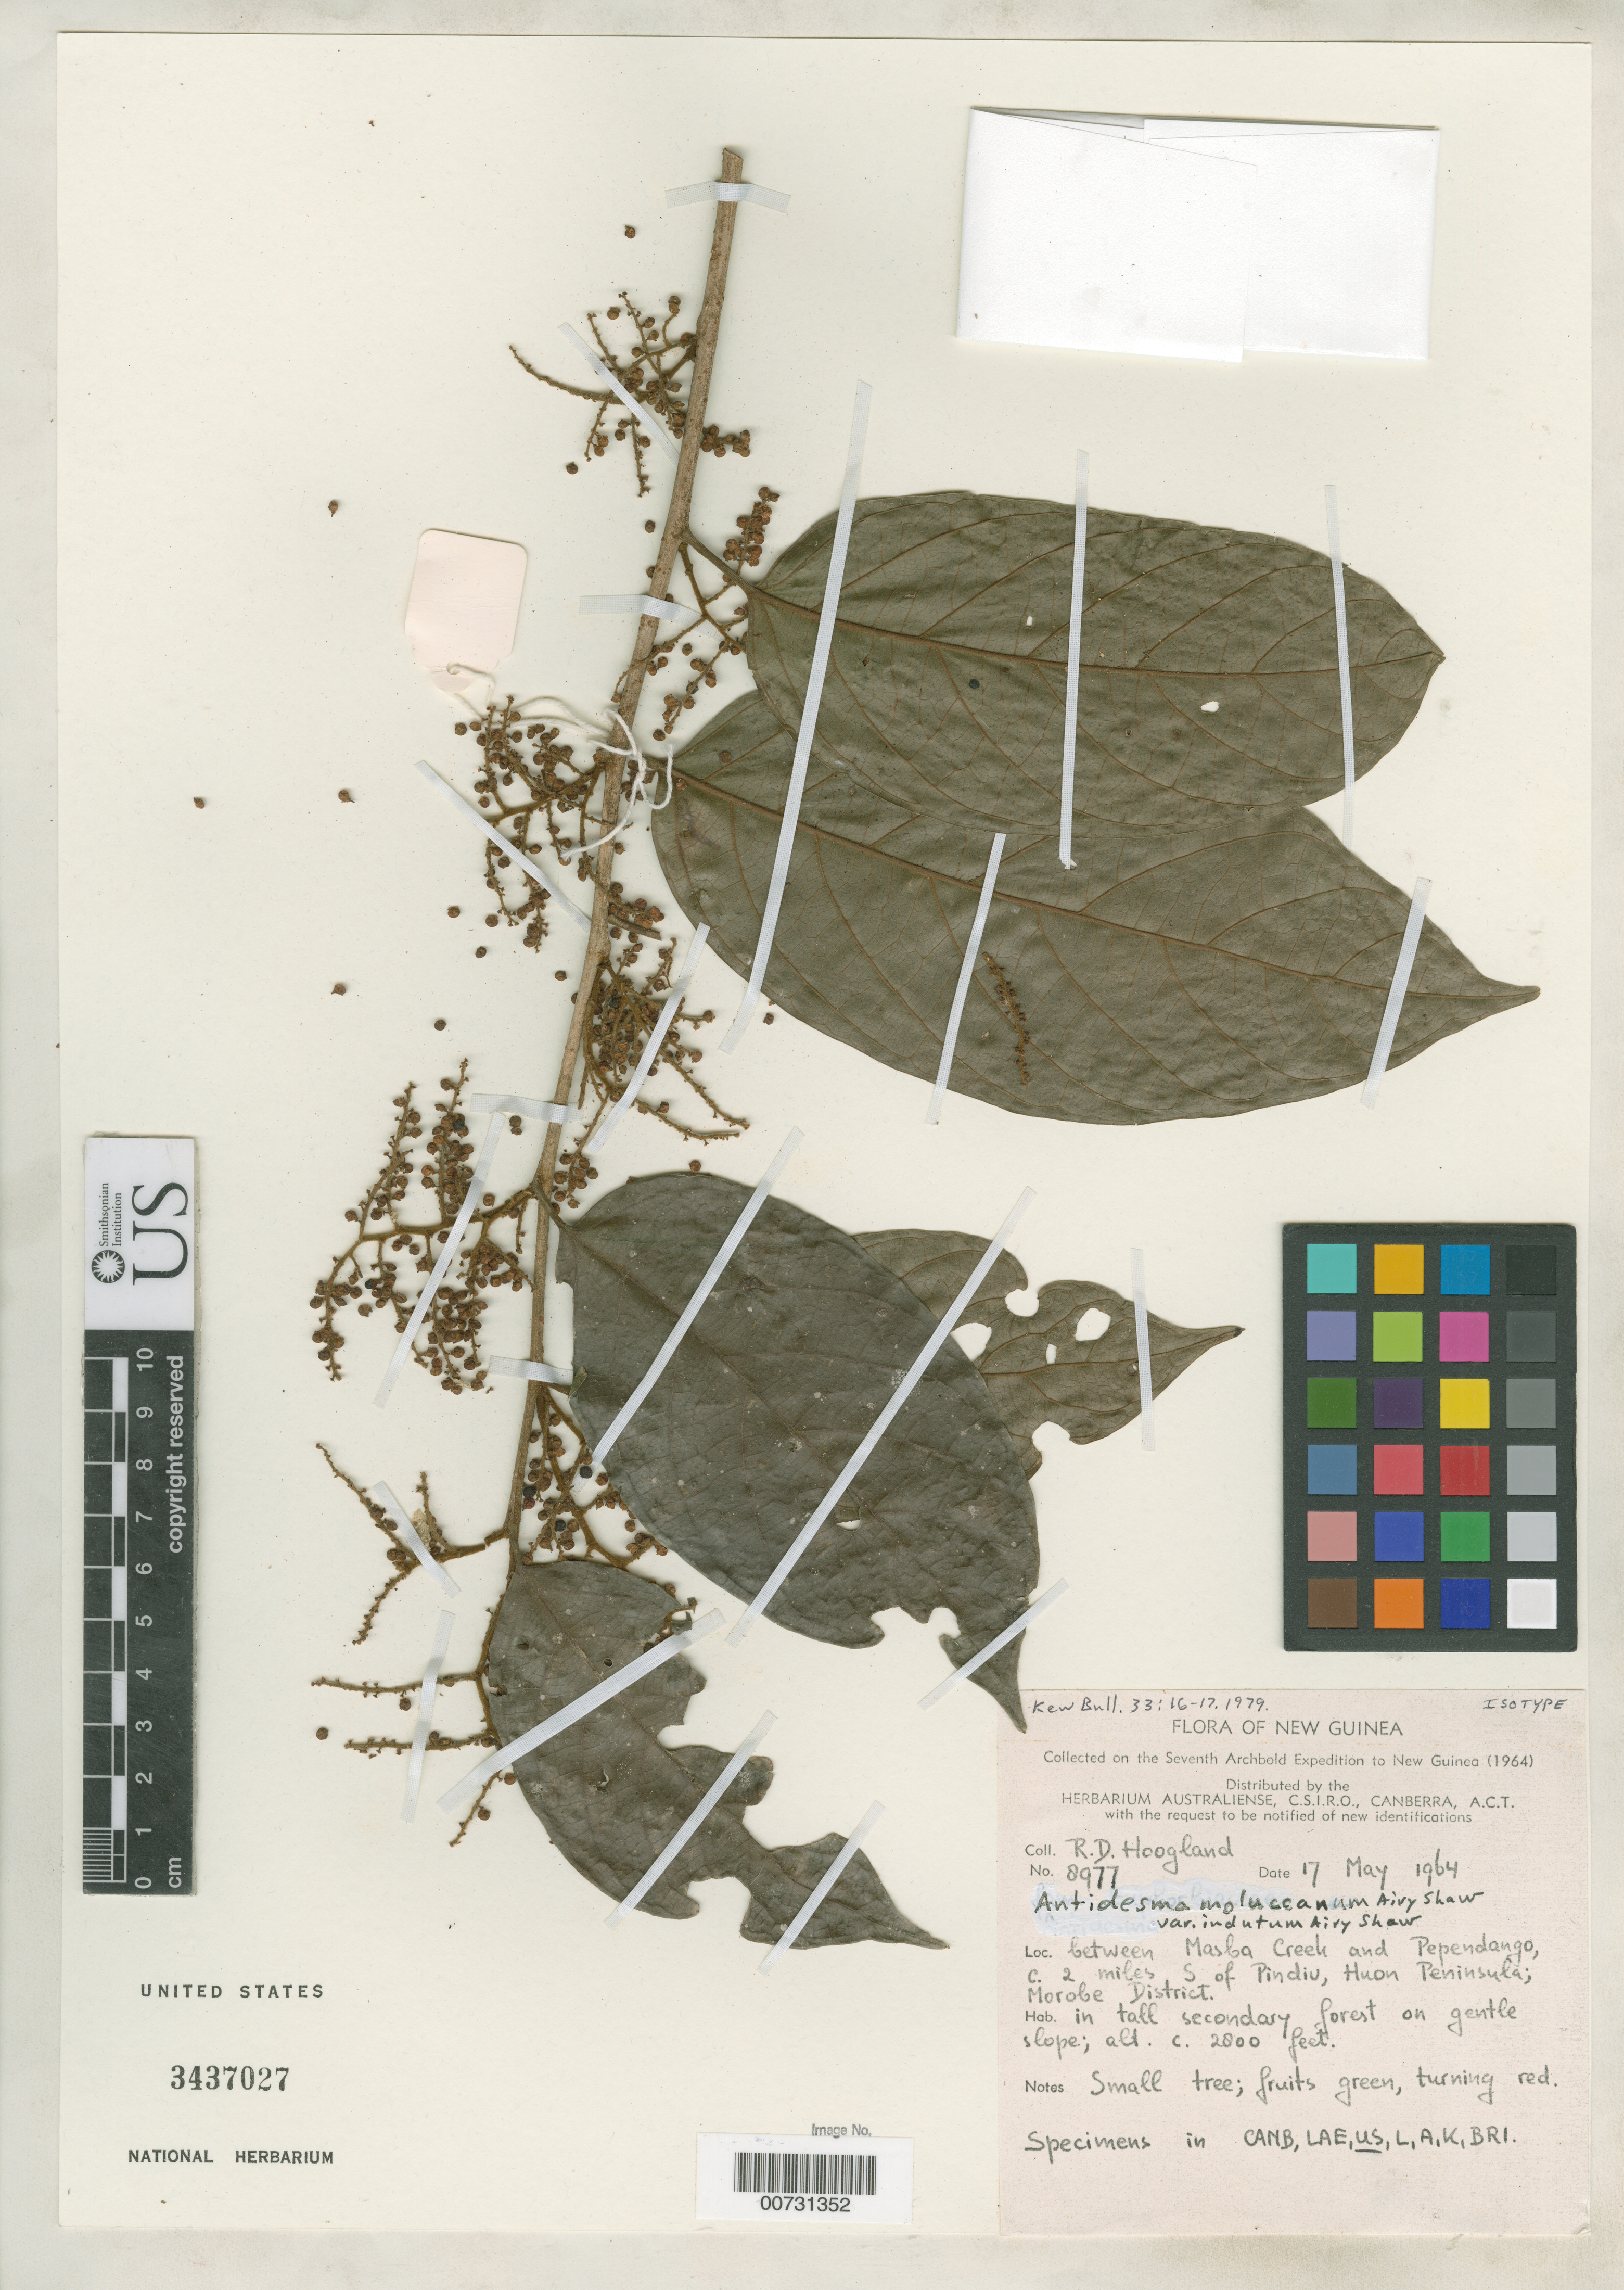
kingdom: Plantae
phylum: Tracheophyta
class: Magnoliopsida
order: Malpighiales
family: Phyllanthaceae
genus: Antidesma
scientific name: Antidesma moluccanum var. indutum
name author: Airy Shaw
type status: Isotype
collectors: R. D. Hoogland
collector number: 8977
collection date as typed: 17 May 1964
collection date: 1964-05-17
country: Papua New Guinea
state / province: Morobe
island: New Guinea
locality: Between Masba Creek and Pependango, c. 2 miles S of Pindiu, Huon Peninsula; Morobe District.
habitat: In tall secondary forest on gentle slope.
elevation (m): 853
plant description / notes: Holotype at K.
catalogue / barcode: US 3437027